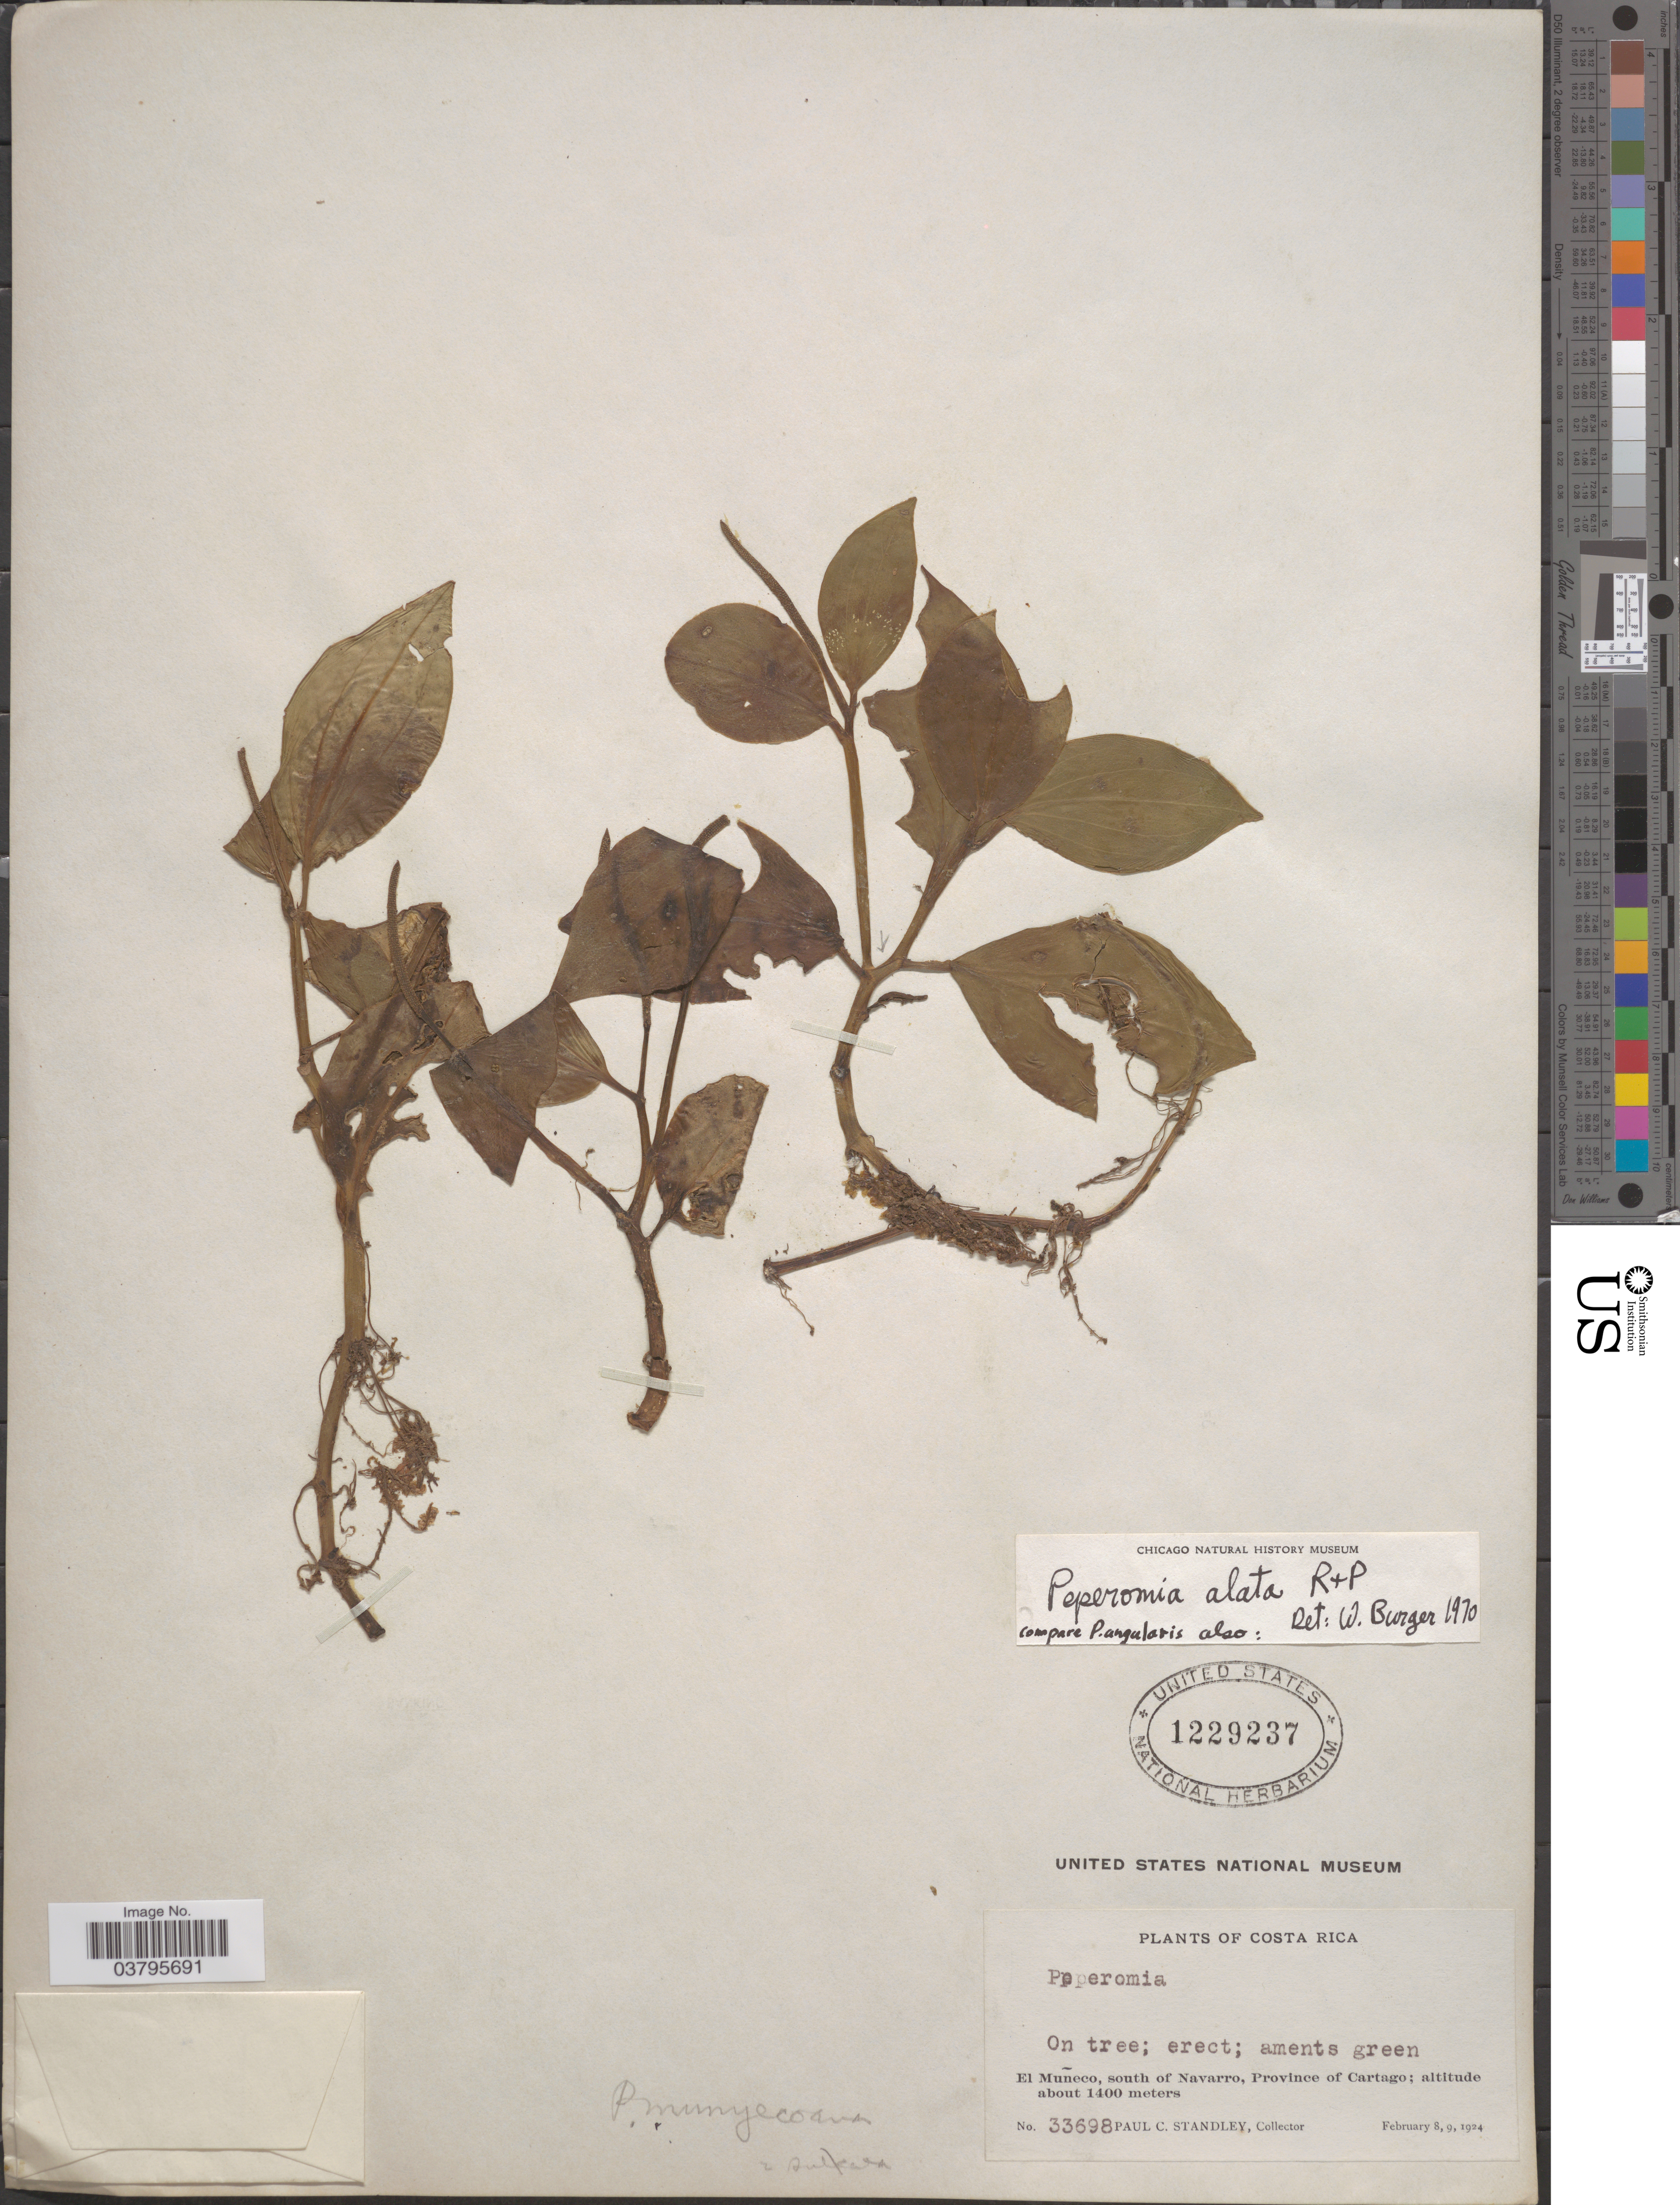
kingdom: Plantae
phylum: Tracheophyta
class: Magnoliopsida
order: Piperales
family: Piperaceae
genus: Peperomia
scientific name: Peperomia san-joseana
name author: C. DC.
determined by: Jiménez, José Estaban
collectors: P. C. Standley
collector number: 33698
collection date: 1924-02-08/1924-02-09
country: Costa Rica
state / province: Cartago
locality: El Muñeco, south of Navarro.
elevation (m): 1400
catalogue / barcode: US 1229237